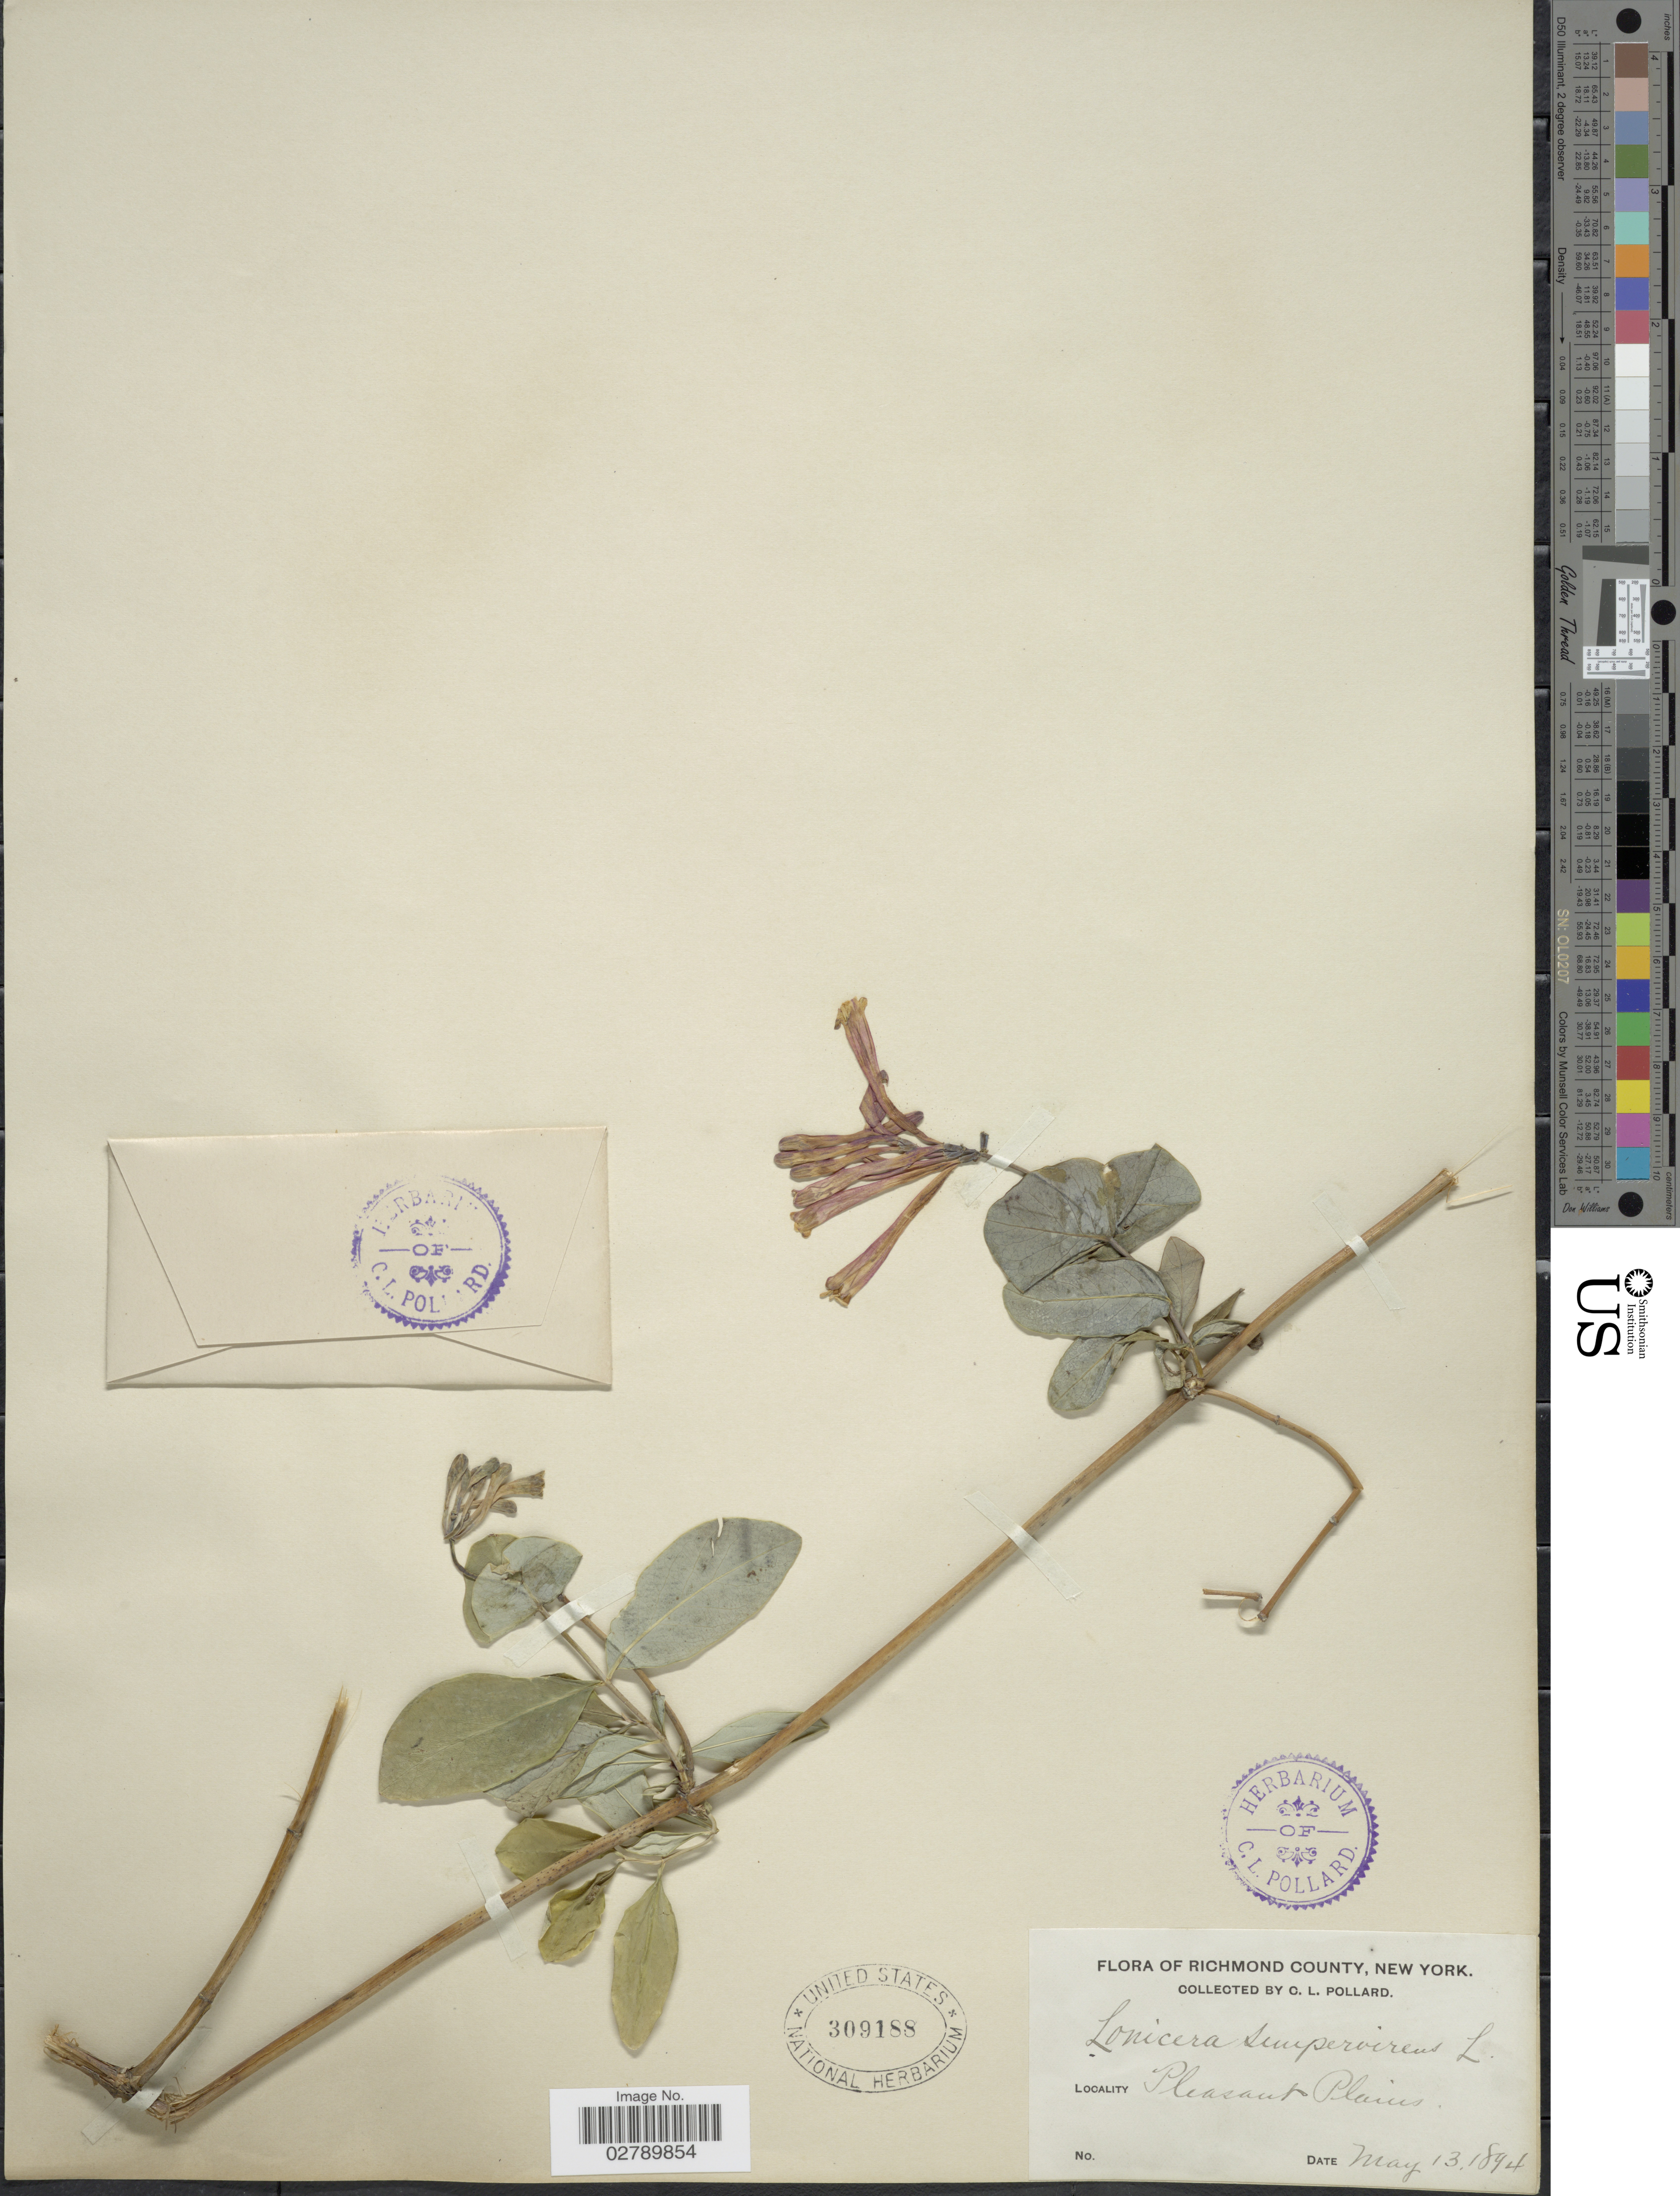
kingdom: Plantae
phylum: Tracheophyta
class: Magnoliopsida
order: Dipsacales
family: Caprifoliaceae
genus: Lonicera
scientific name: Lonicera sempervirens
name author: L.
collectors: C. L. Pollard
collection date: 1894-05-13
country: United States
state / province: New York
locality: Richmond County. Pleasant Plains.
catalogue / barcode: US 309188